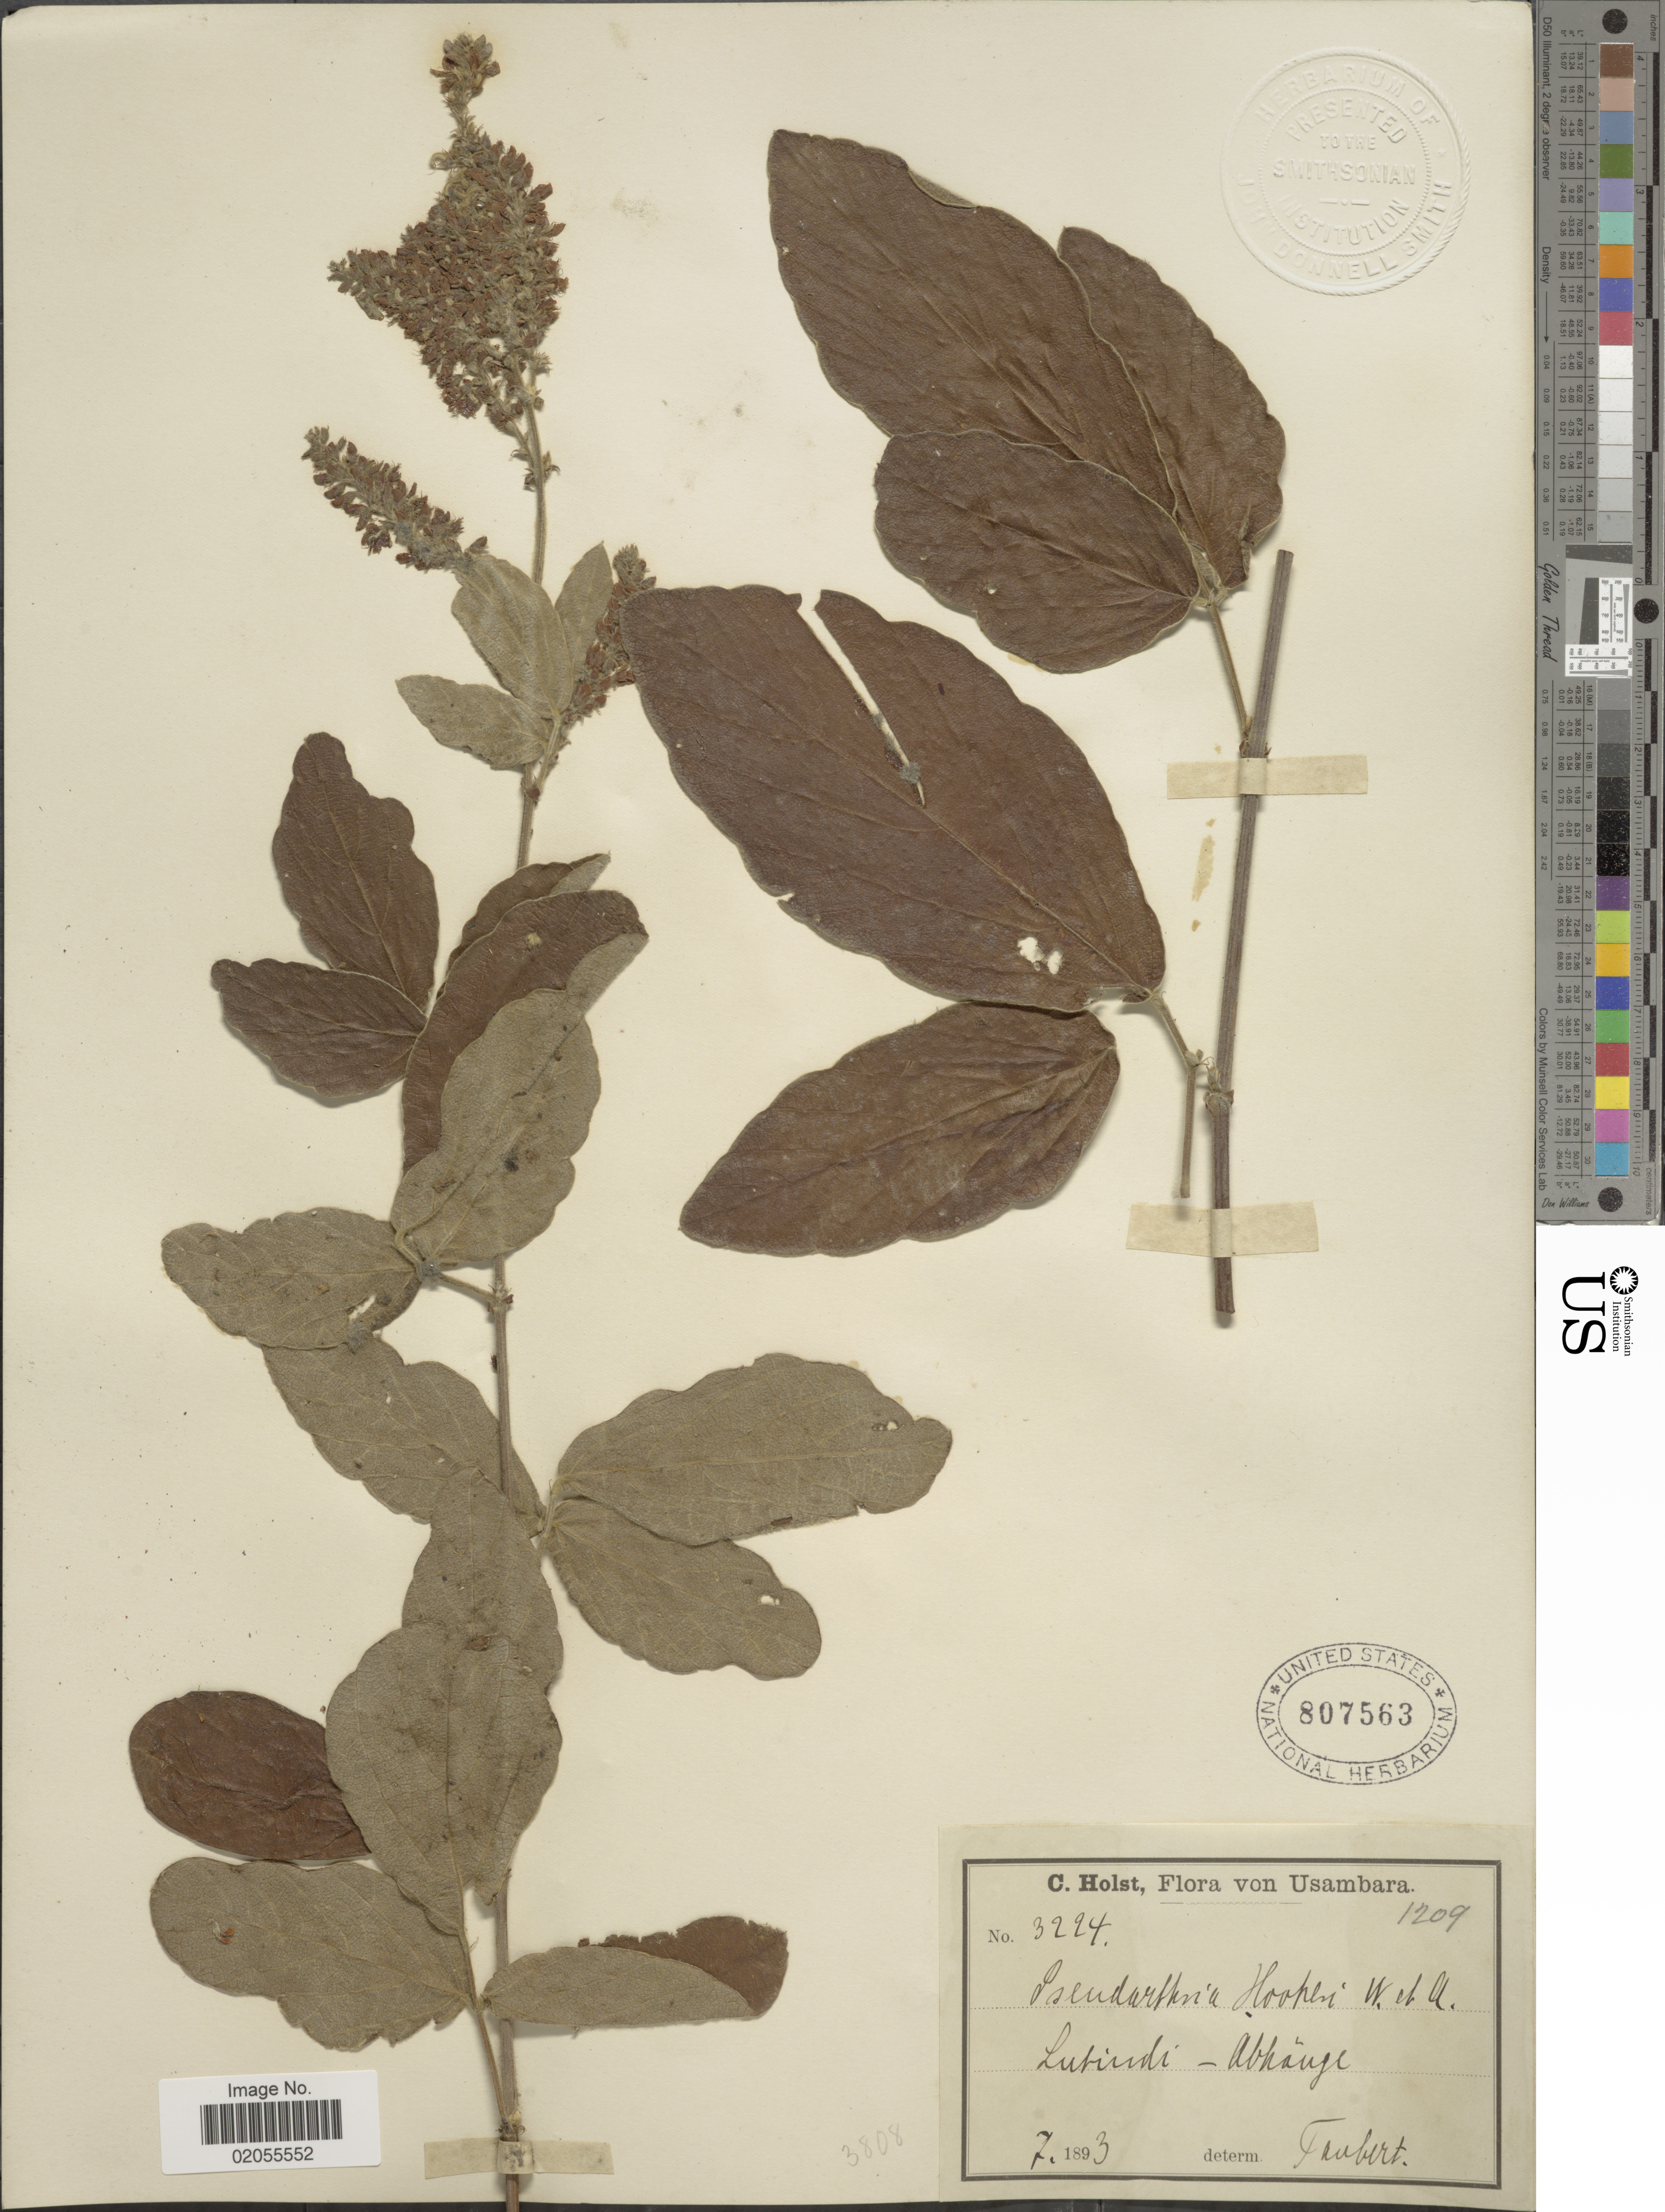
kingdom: Plantae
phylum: Tracheophyta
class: Magnoliopsida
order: Fabales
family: Fabaceae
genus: Pseudarthria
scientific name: Pseudarthria hookeri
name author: Wight & Arn.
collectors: C. H. Holst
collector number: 3224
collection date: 1893-07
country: Tanzania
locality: Usambara, Lutindi.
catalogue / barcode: US 807563